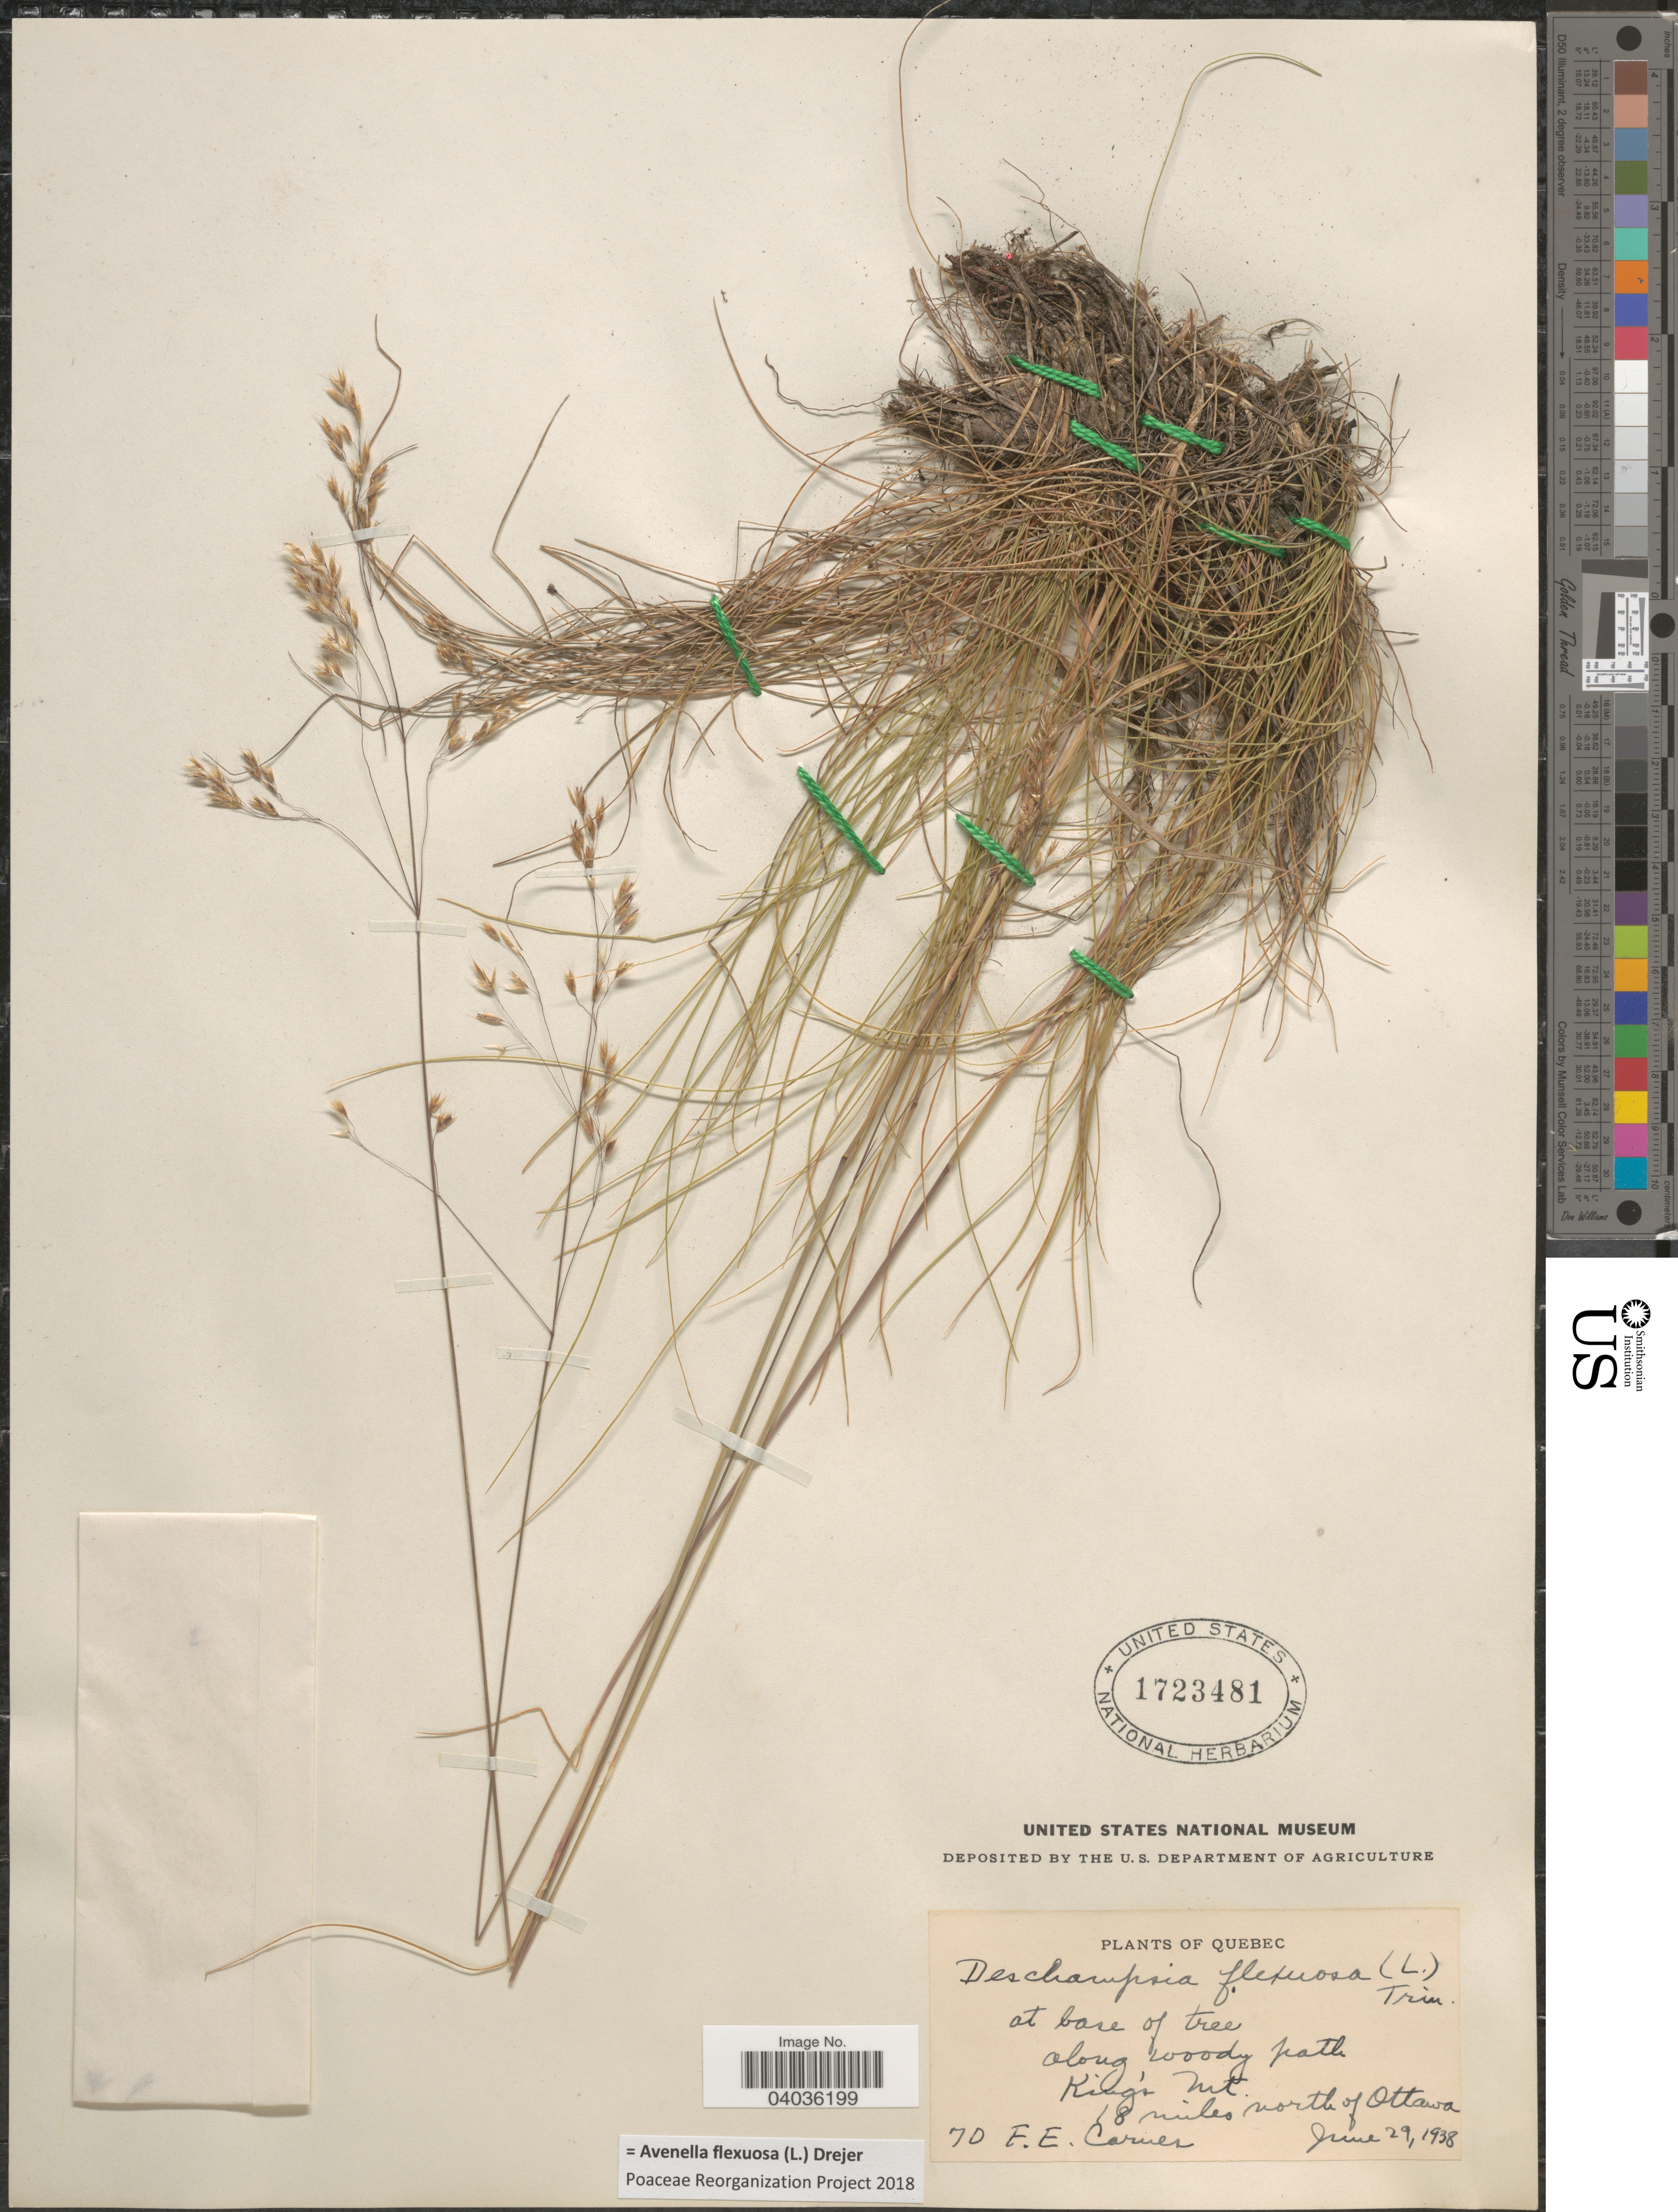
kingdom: Plantae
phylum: Tracheophyta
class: Liliopsida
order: Poales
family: Poaceae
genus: Avenella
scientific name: Avenella flexuosa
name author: (L.) Drejer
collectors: F. Carnes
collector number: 70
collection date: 1938-06-29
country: Canada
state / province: Quebec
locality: King's Mt. 18 miles north of Ottawa.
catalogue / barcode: US 1723481